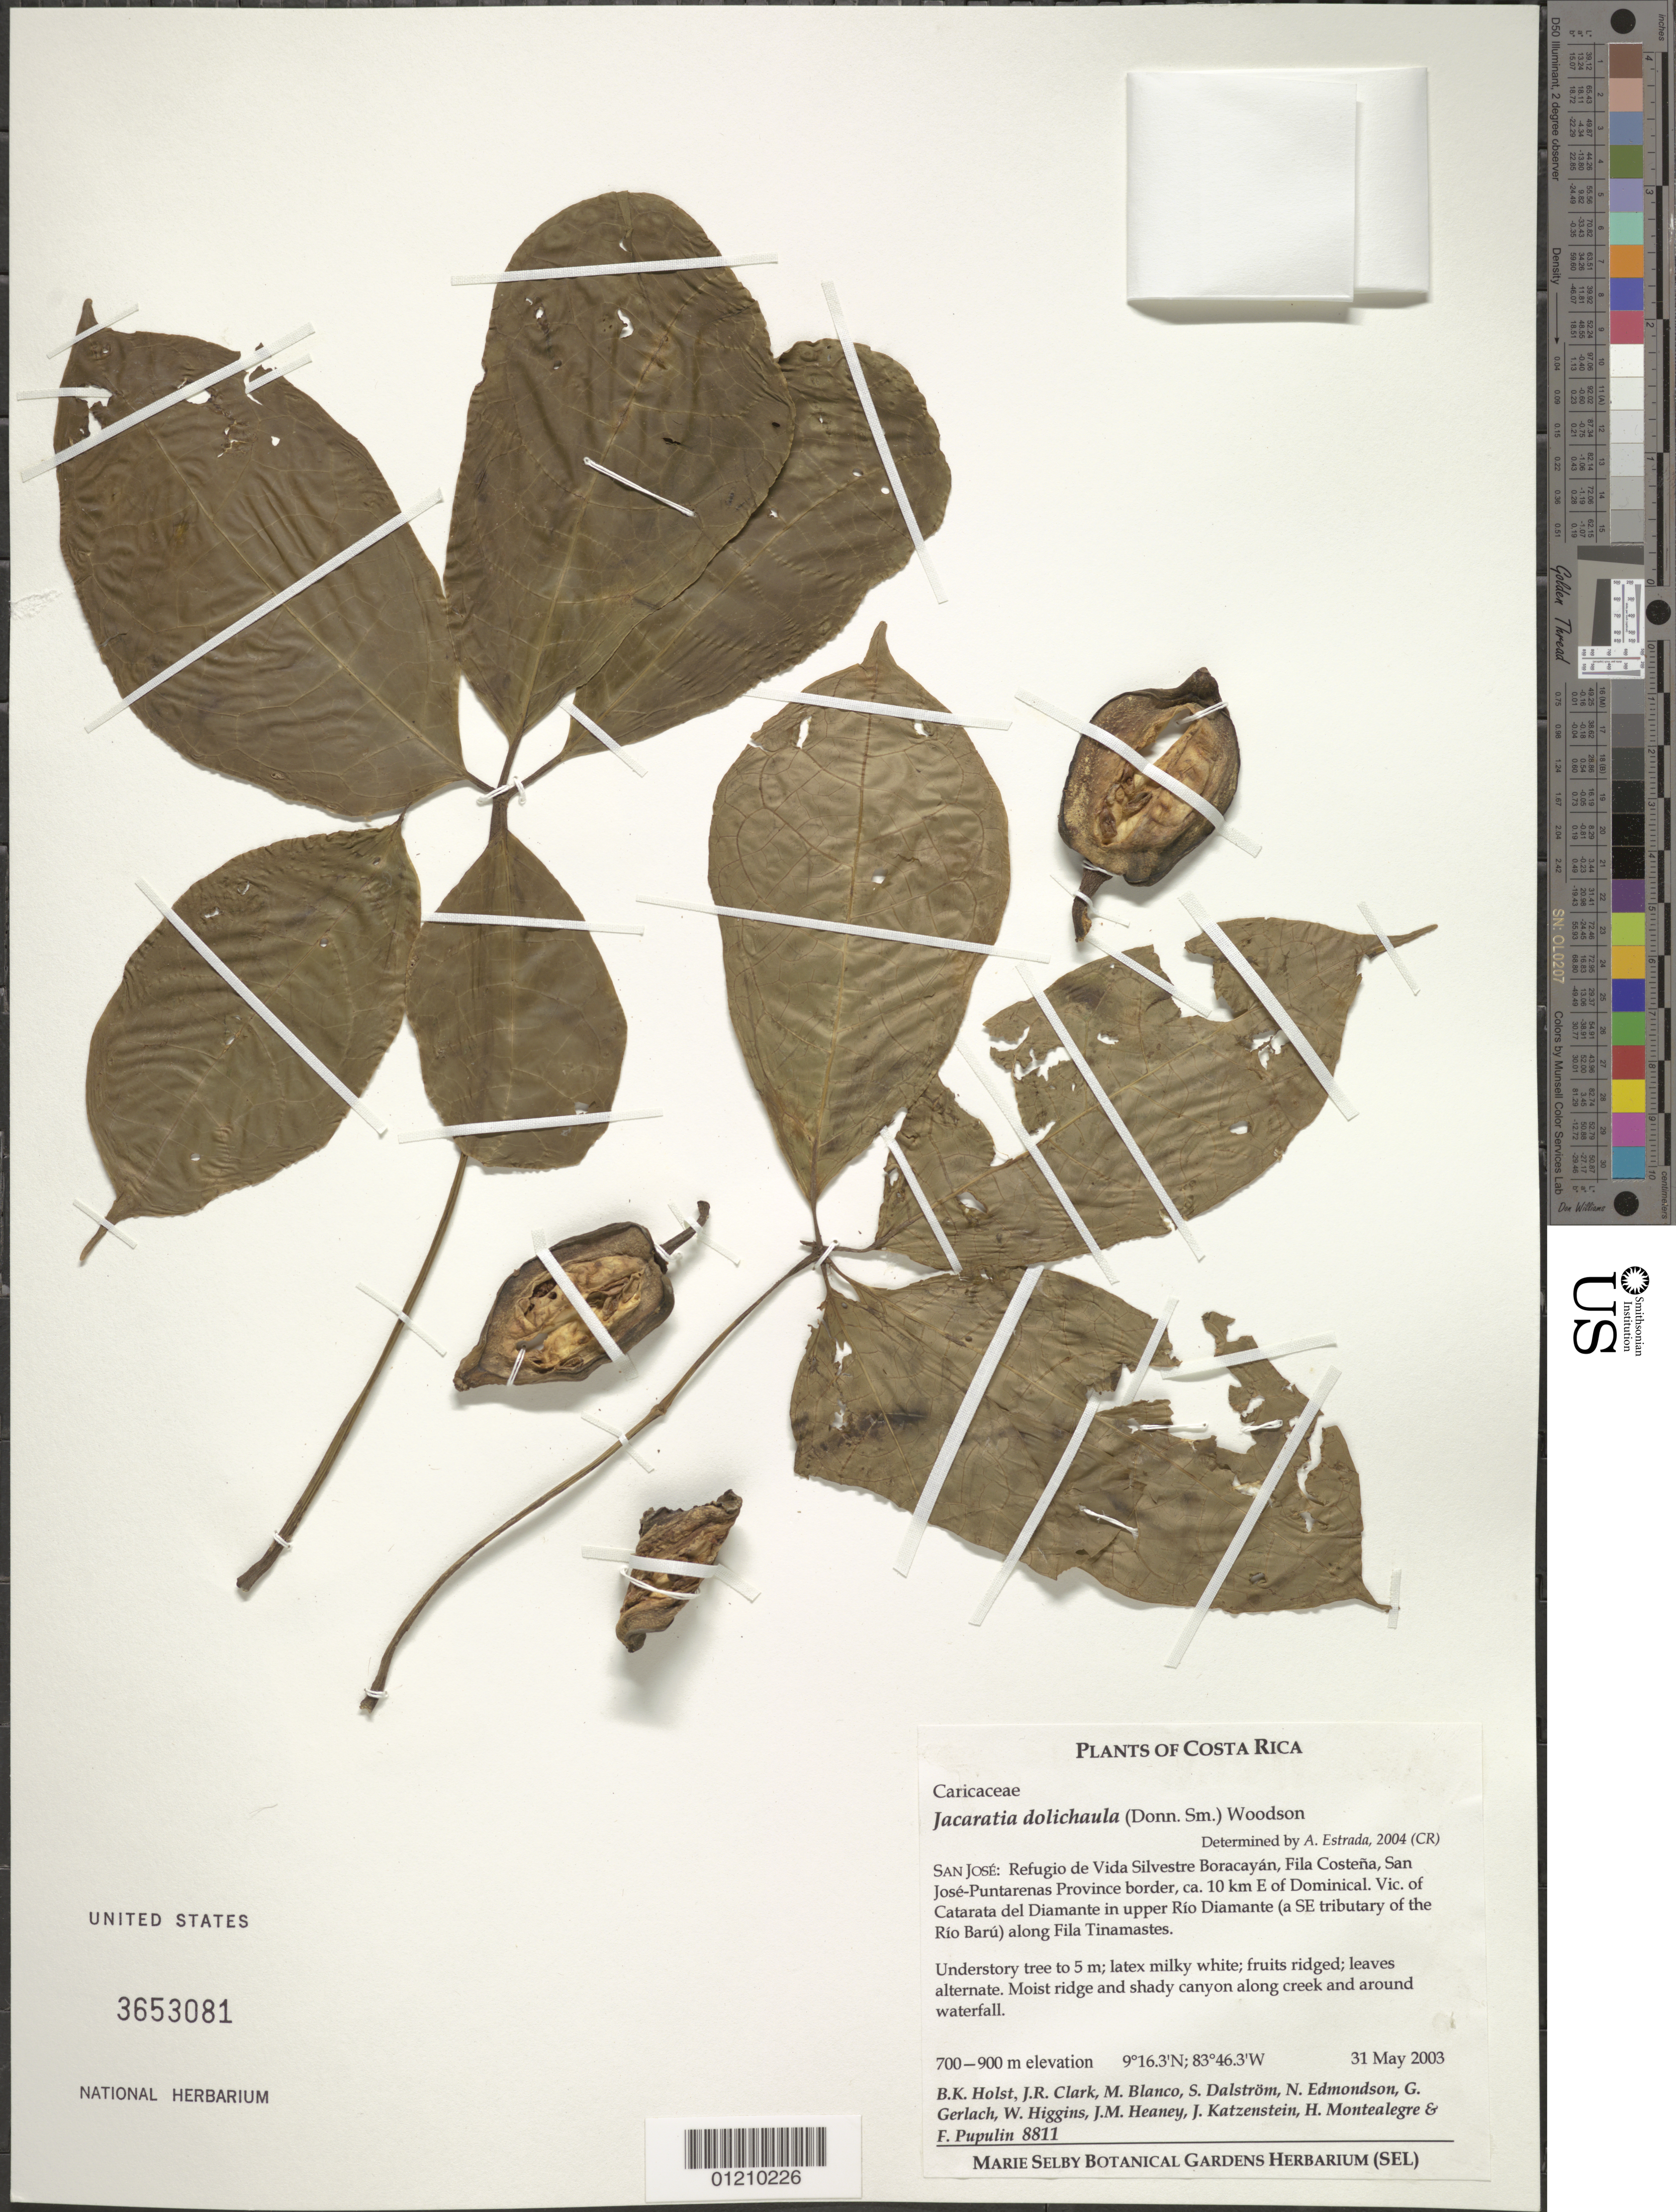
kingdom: Plantae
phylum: Tracheophyta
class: Magnoliopsida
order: Brassicales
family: Caricaceae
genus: Jacaratia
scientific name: Jacaratia dolichaula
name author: (Donn. Sm.) Woodson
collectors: B. Holst & et al.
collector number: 8811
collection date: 2003-05-31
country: Costa Rica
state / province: San José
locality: San José: Refugio de Vida Silvestre Boracayán, Fila Costeña, San José-Puntarenas Province border, ca. 10 km E of Dominical.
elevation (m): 700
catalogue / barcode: US 3653081